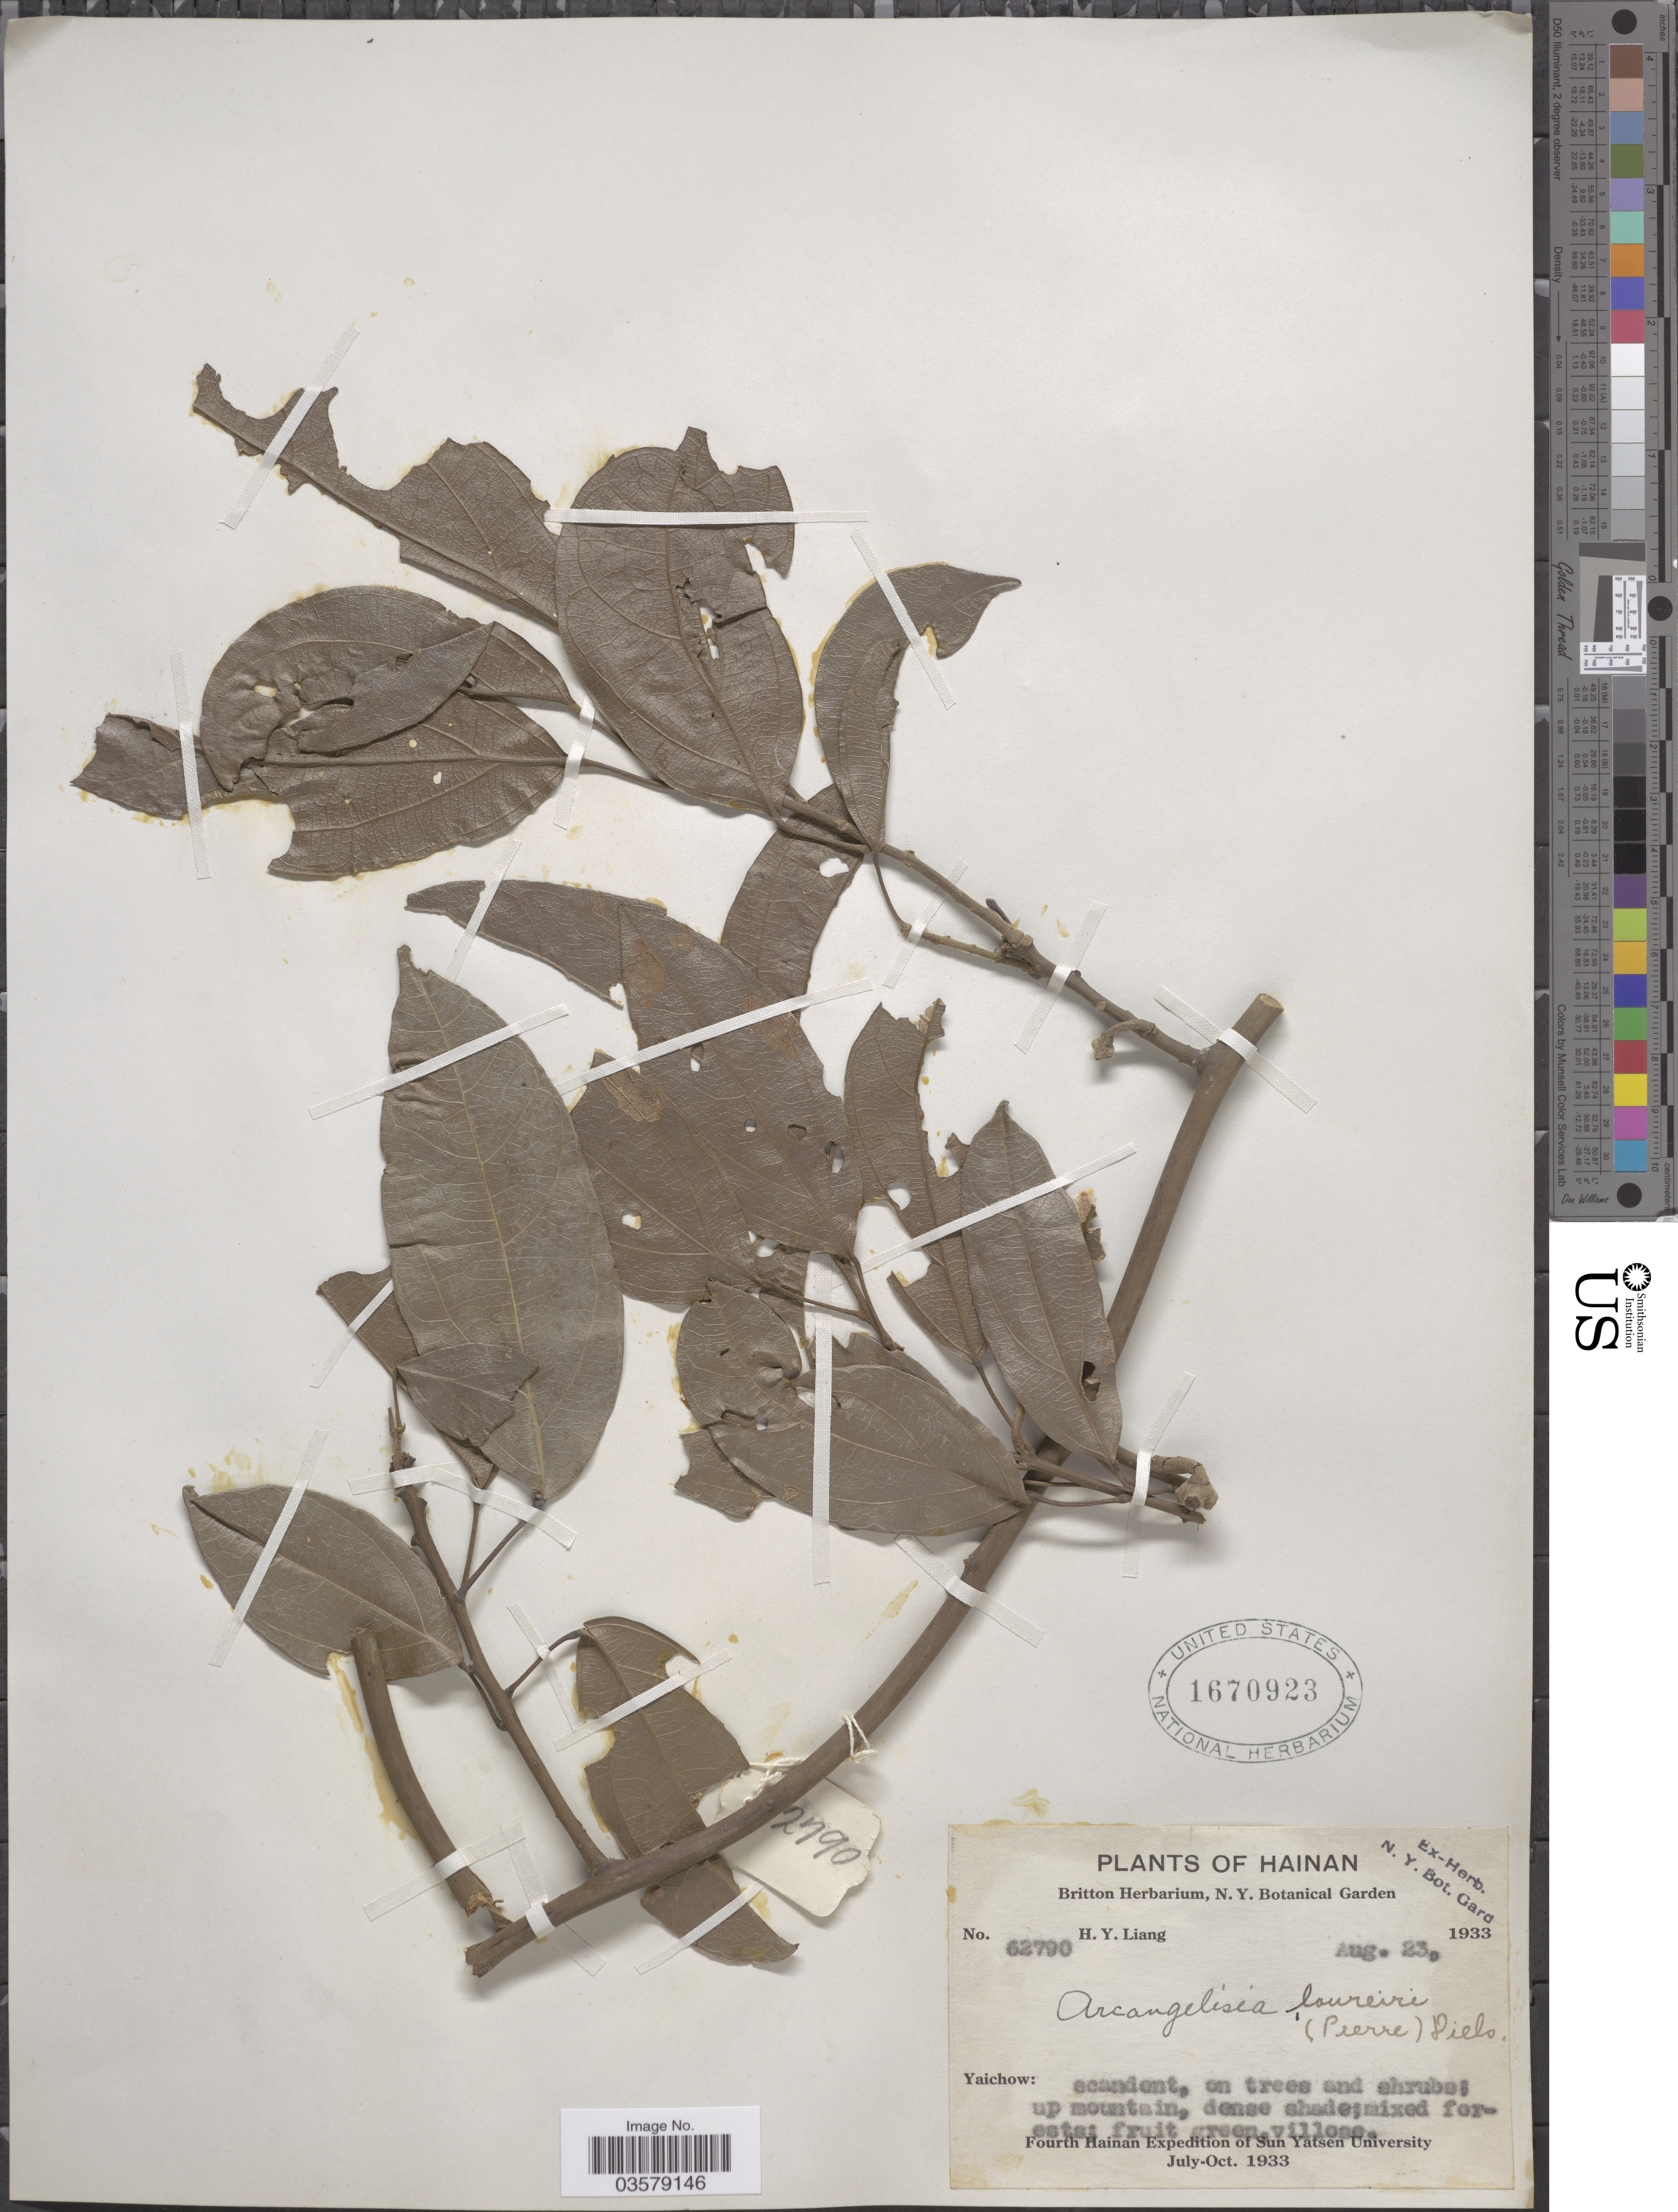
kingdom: Plantae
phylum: Tracheophyta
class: Magnoliopsida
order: Ranunculales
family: Menispermaceae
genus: Arcangelisia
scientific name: Arcangelisia loureiroi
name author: (Pierre) Diels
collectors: H. Y. Liang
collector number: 62790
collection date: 1933-08-23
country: China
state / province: Hainan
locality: Yaichow.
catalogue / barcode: US 1670923